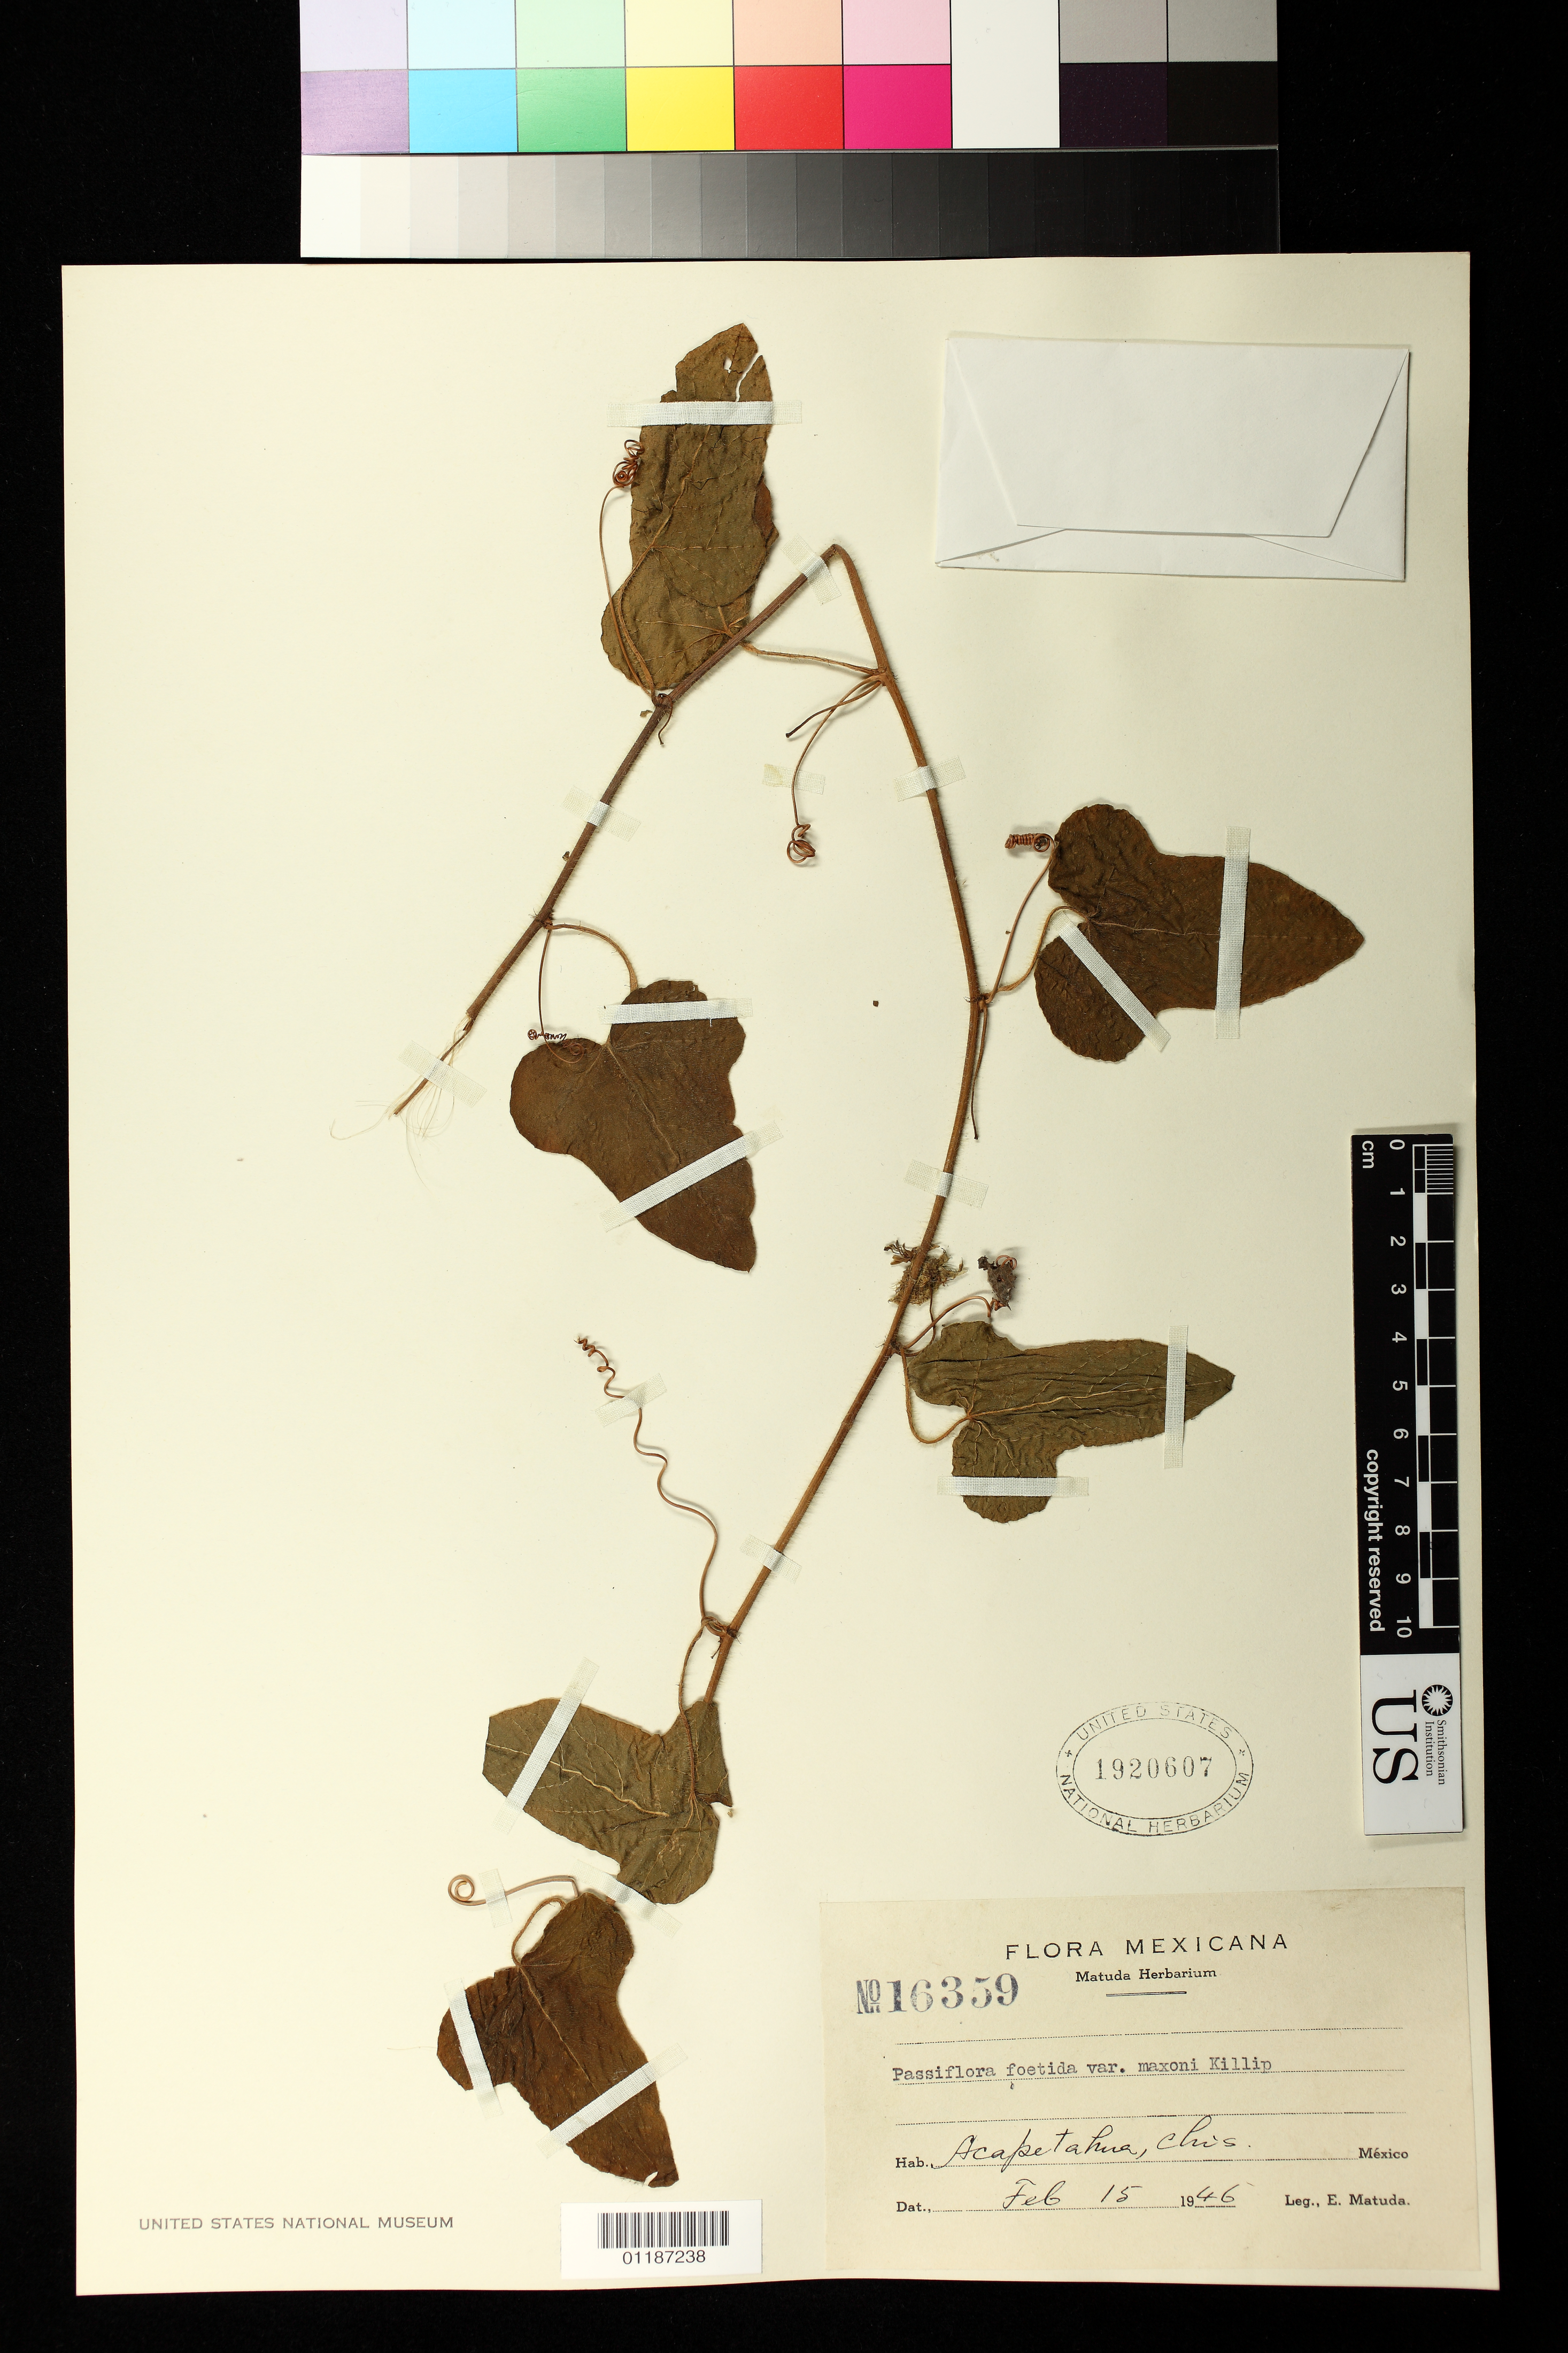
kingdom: Plantae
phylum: Tracheophyta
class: Magnoliopsida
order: Malpighiales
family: Passifloraceae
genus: Passiflora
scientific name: Passiflora foetida var. maxonii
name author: Killip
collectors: E. Matuda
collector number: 16359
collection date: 1946-02-15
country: Mexico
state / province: Chiapas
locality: Acapetahua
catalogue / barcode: US 1920607